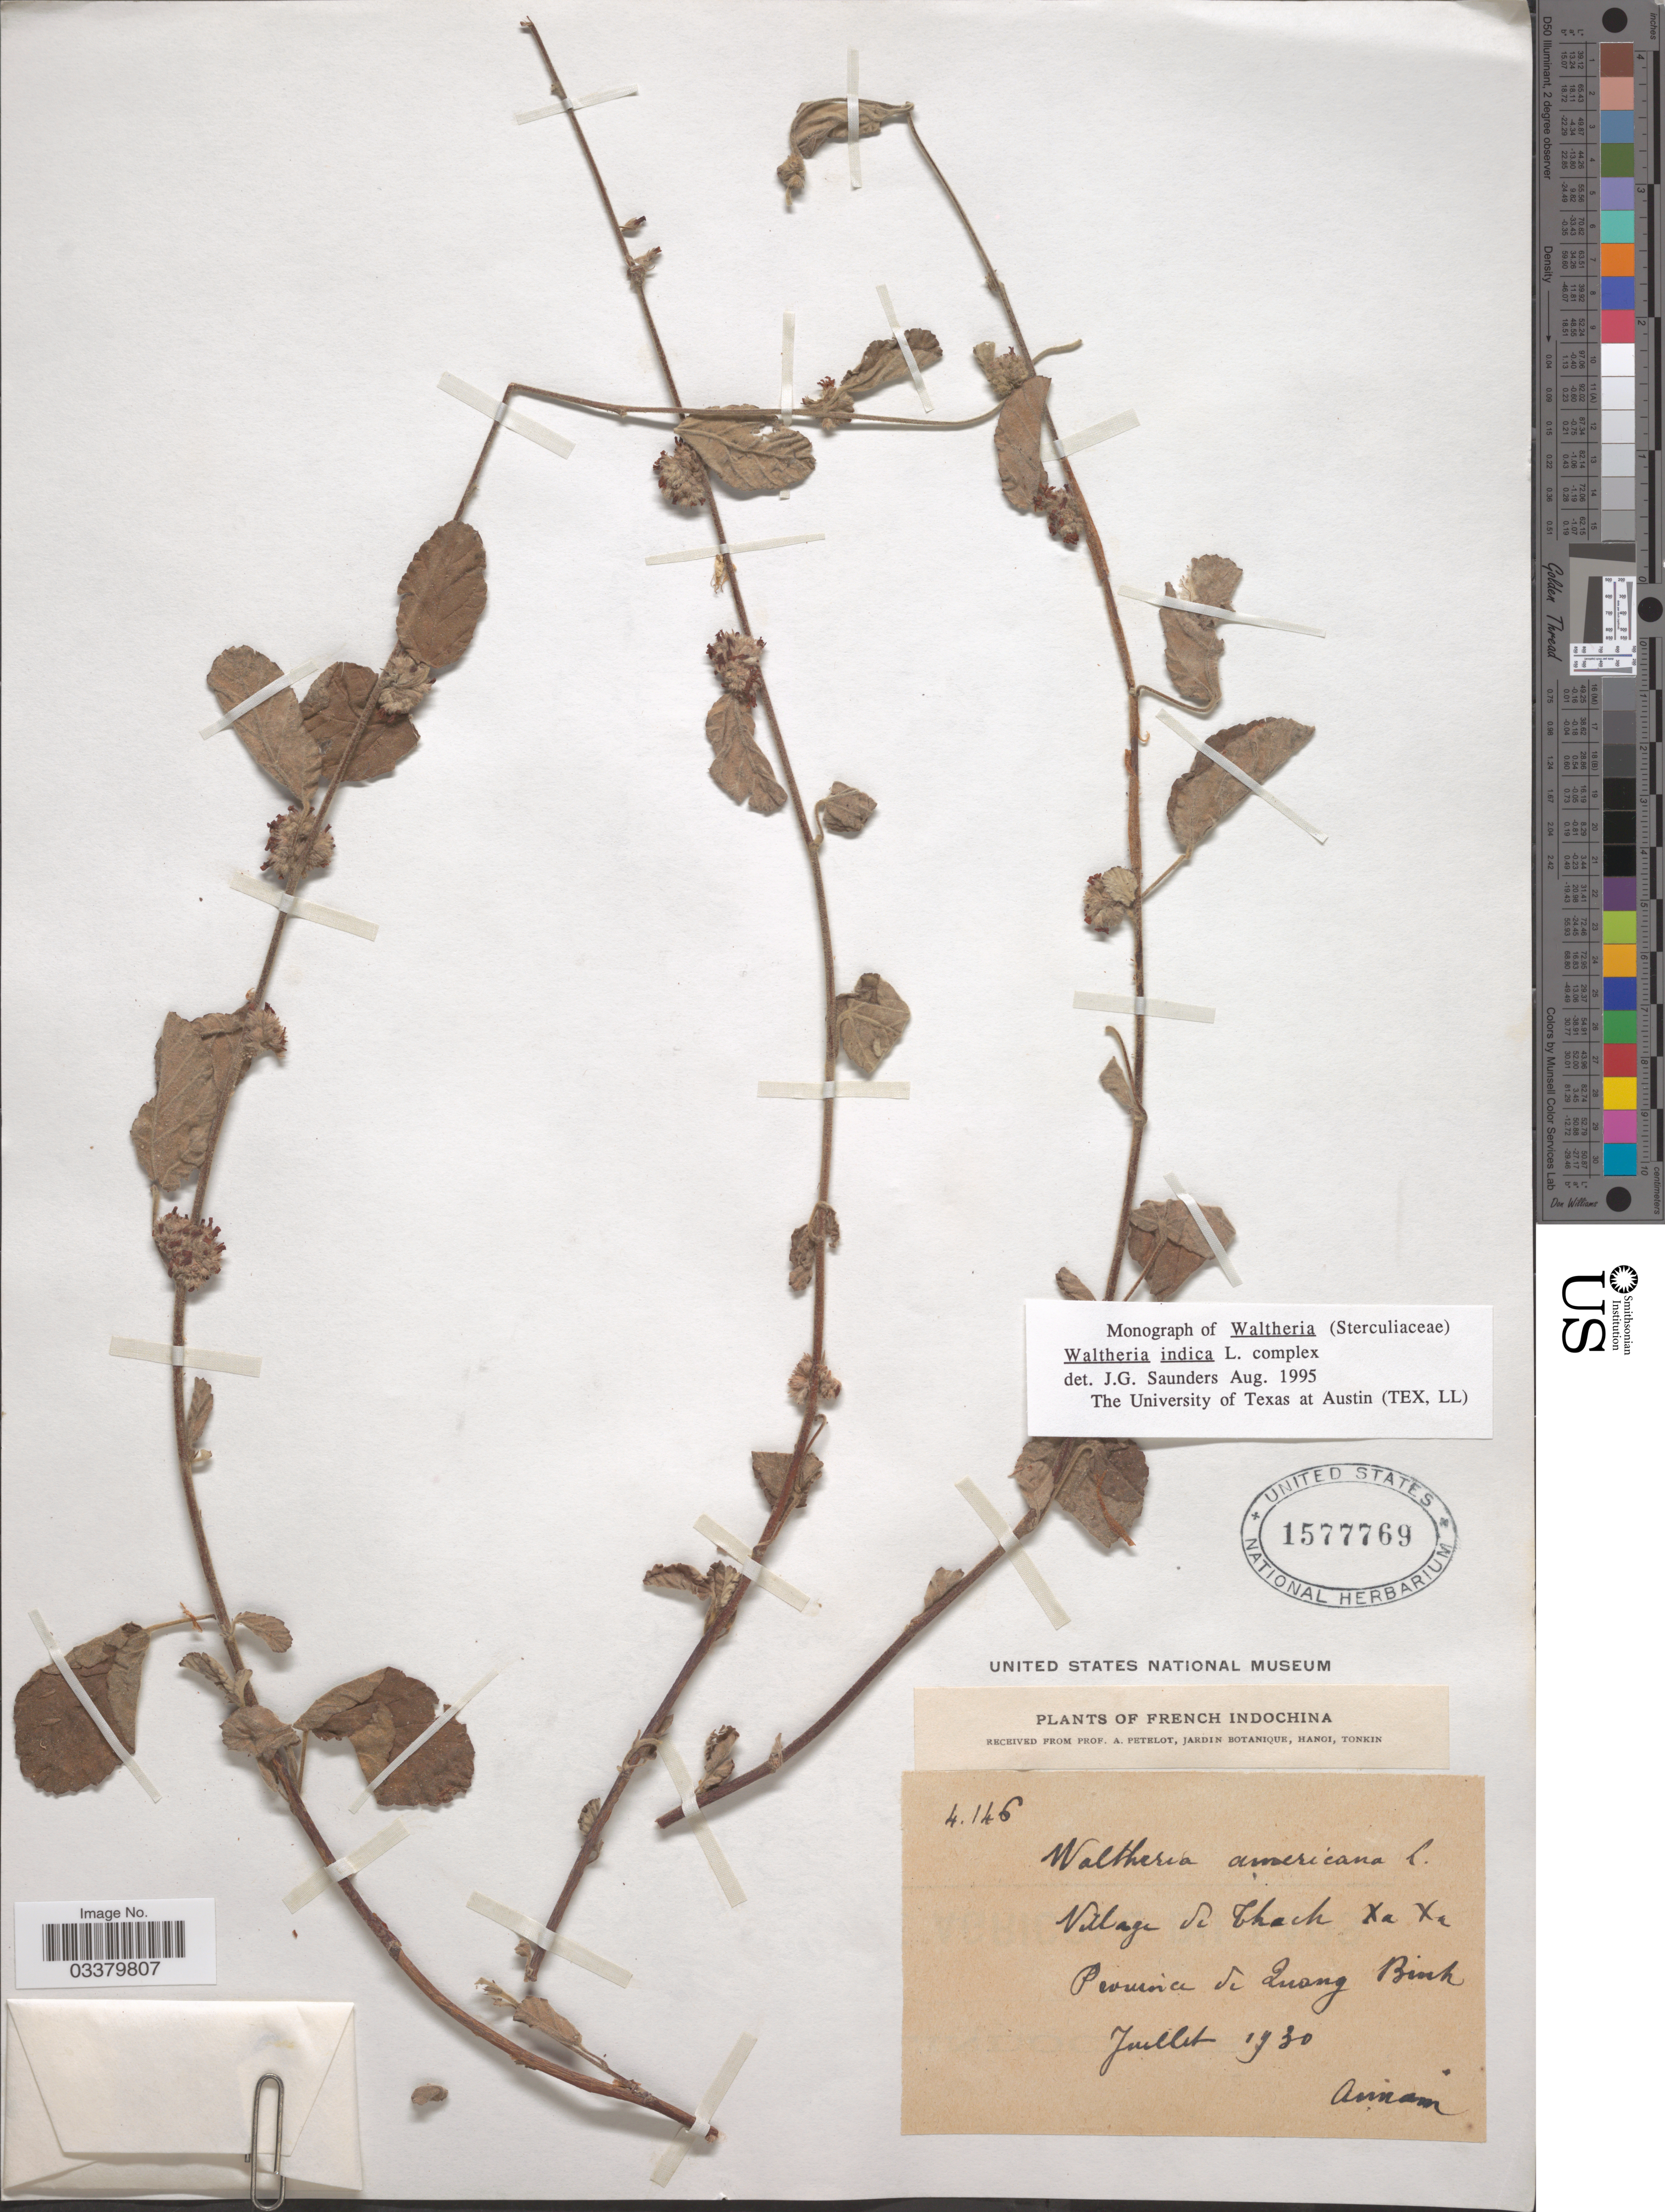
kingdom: Plantae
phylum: Tracheophyta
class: Magnoliopsida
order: Malvales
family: Malvaceae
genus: Waltheria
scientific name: Waltheria indica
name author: L.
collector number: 4146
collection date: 1930-07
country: Vietnam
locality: French Indochina, Village de Chach [interpreted] Xa Xa, Province de Zuong Binh, Annam.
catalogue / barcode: US 1577769